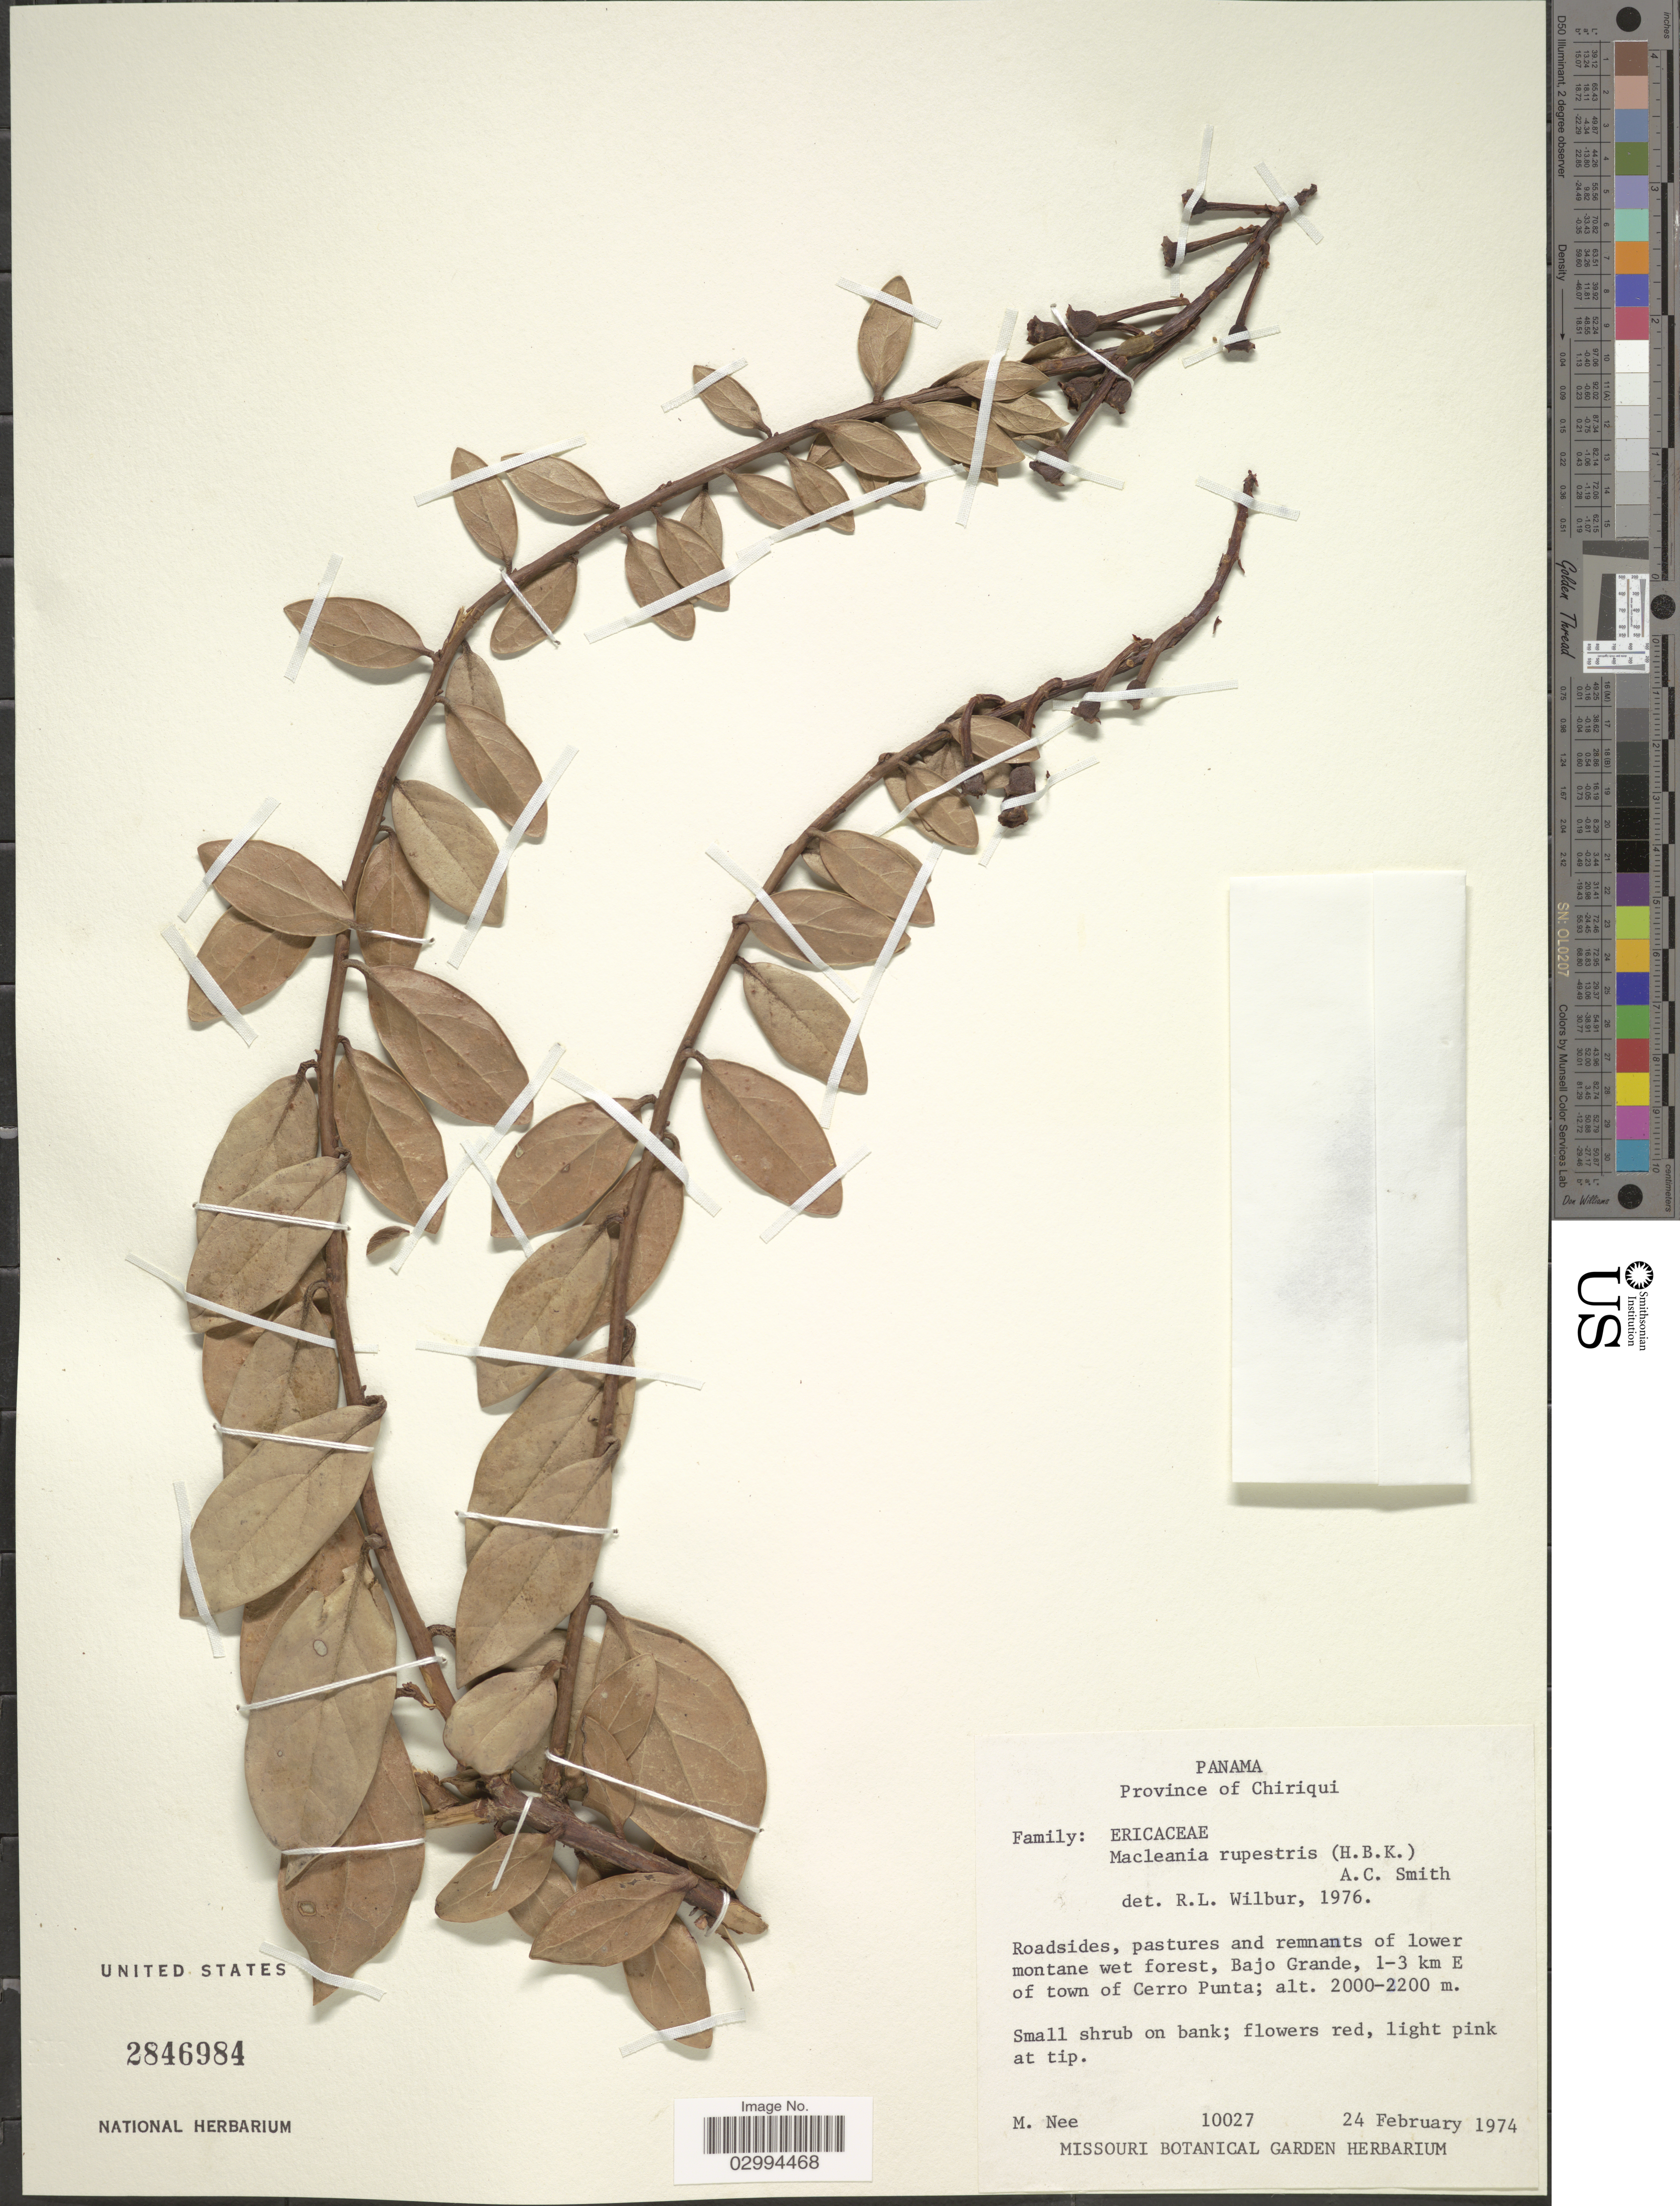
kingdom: Plantae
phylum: Tracheophyta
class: Magnoliopsida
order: Ericales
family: Ericaceae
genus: Macleania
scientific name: Macleania rupestris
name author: (Kunth) A.C. Sm.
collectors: M. Nee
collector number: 10027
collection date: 1974-02-24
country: Panama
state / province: Chiriqui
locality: Bajo Grande, 1-3 km E of town of Cerro Punta.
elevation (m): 2000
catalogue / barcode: US 2846984